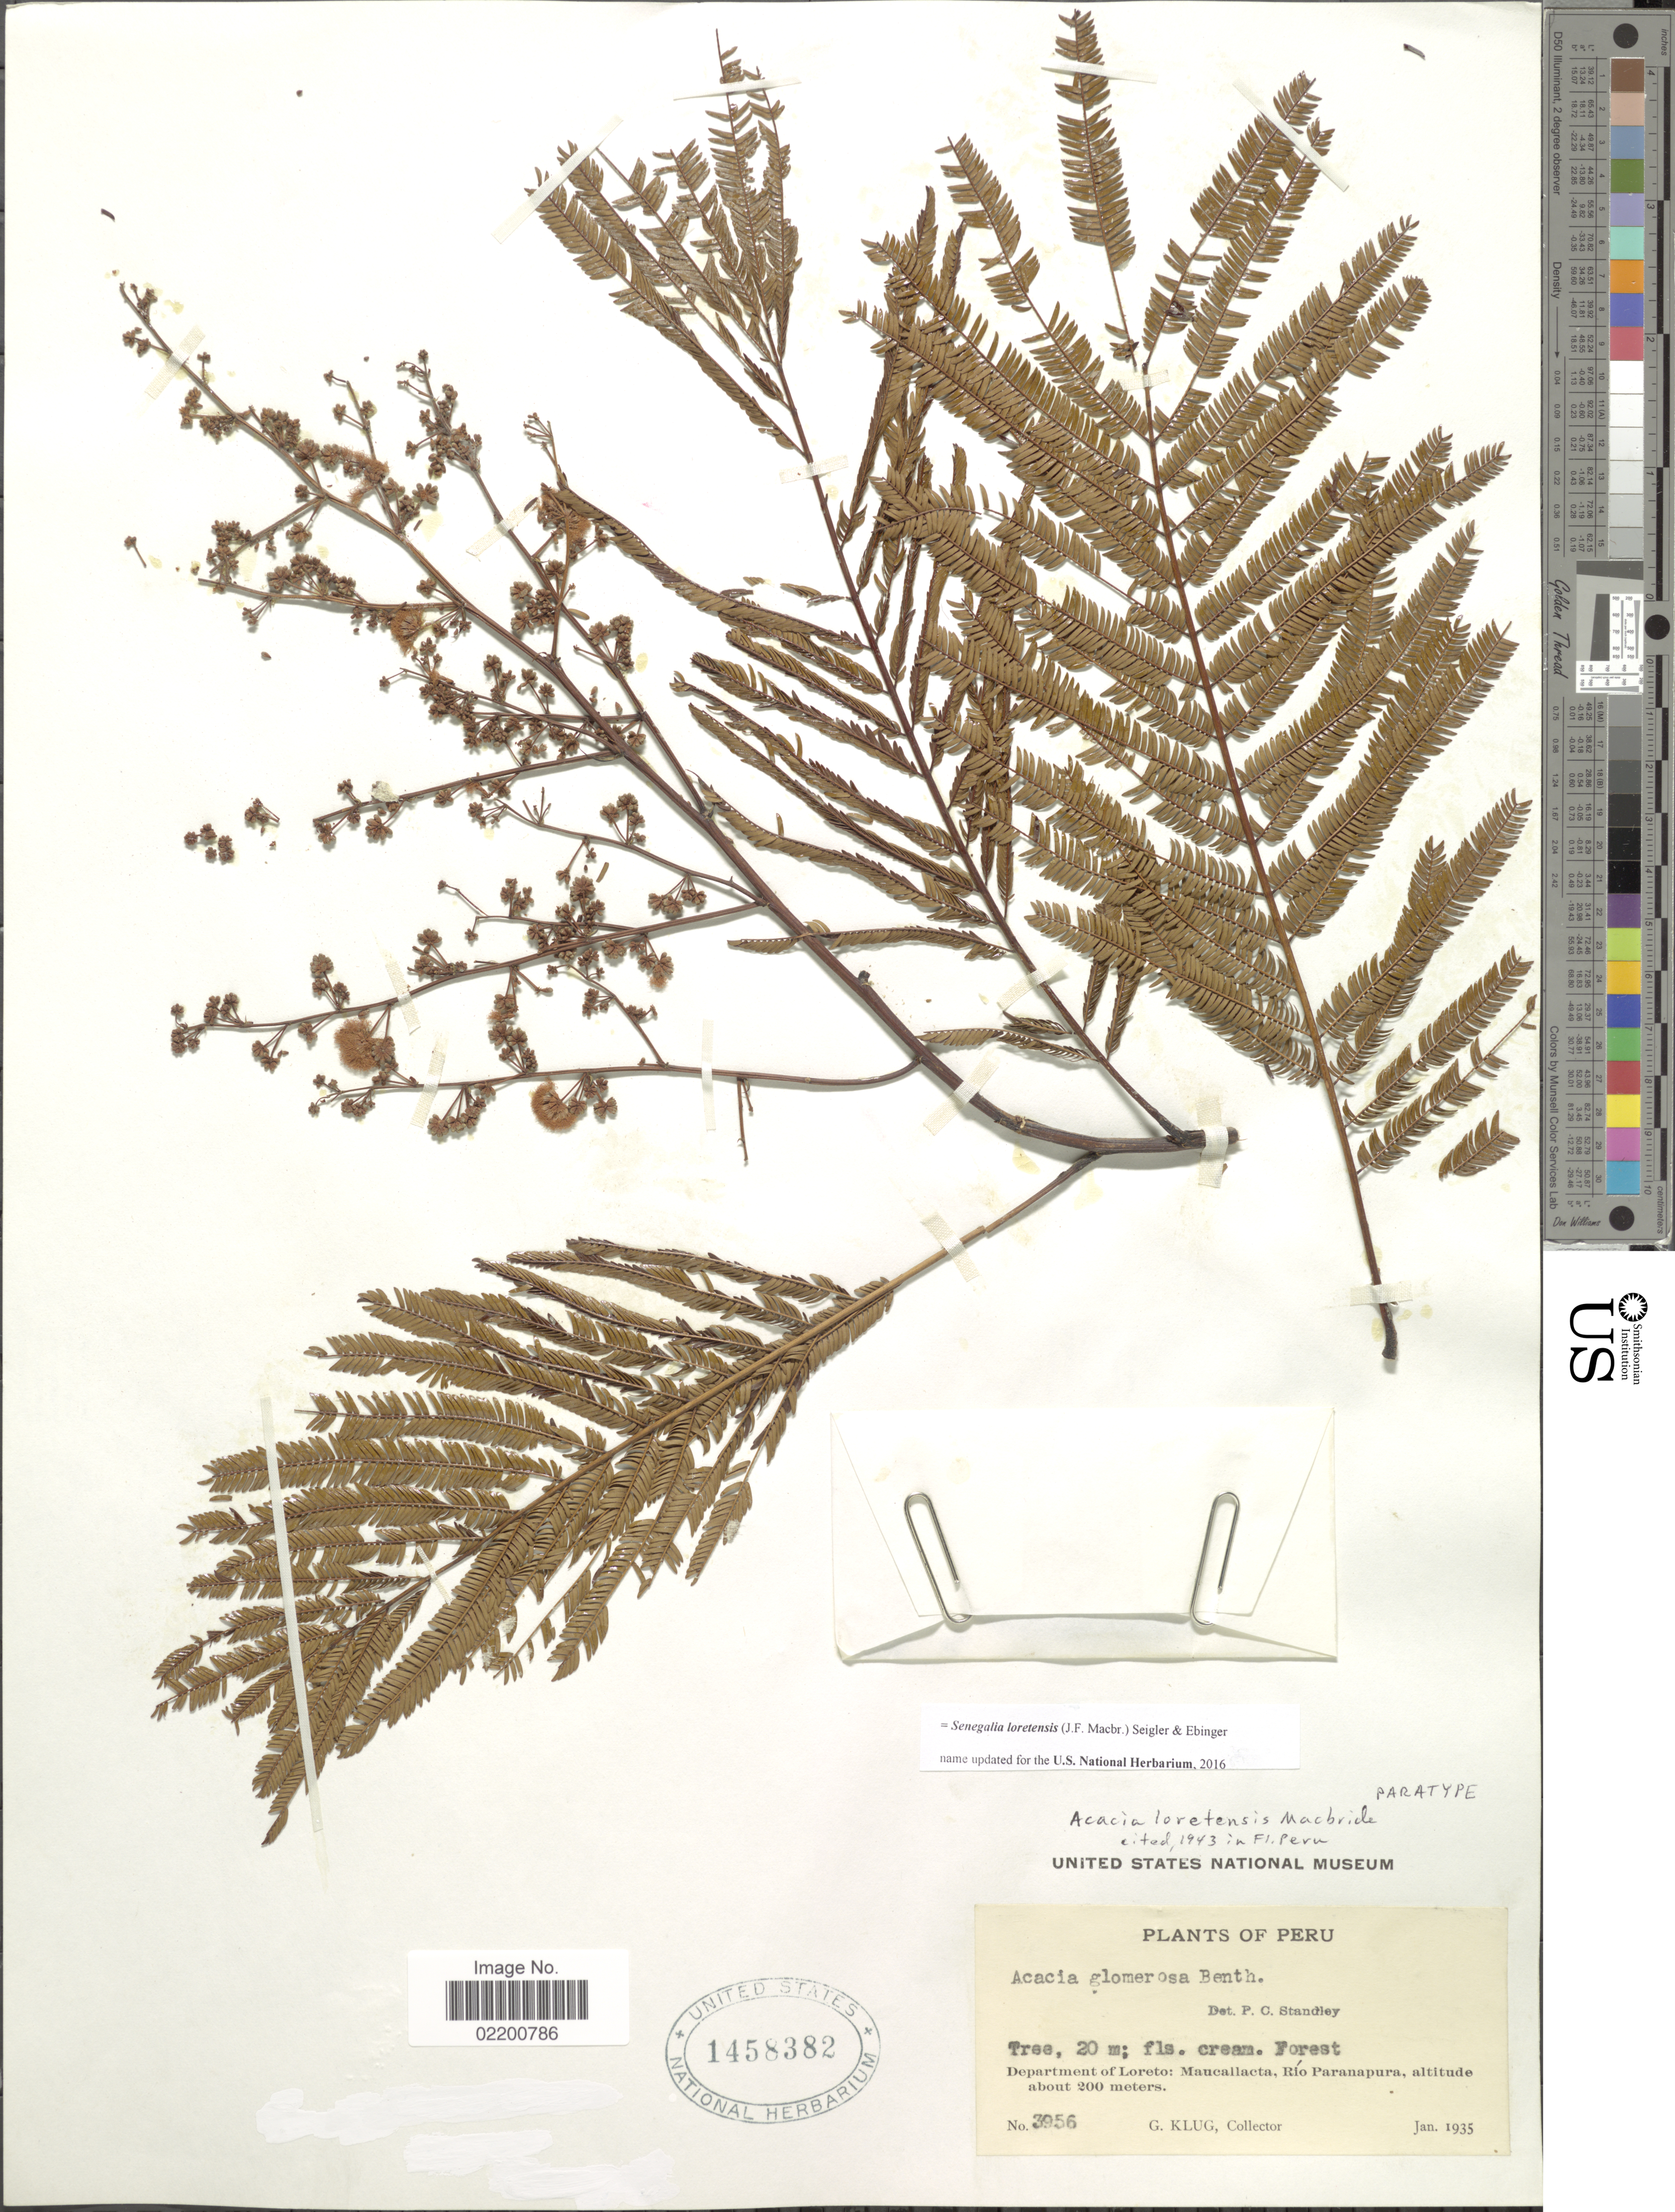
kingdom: Plantae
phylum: Tracheophyta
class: Magnoliopsida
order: Fabales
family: Fabaceae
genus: Senegalia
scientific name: Senegalia loretensis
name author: (J.F. Macbr.) Seigler & Ebinger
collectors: G. Klug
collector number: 3956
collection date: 1935-01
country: Peru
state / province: Loreto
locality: Departmento of Loreto; Maucallacta, Rio Paranapura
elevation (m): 200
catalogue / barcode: US 1458382